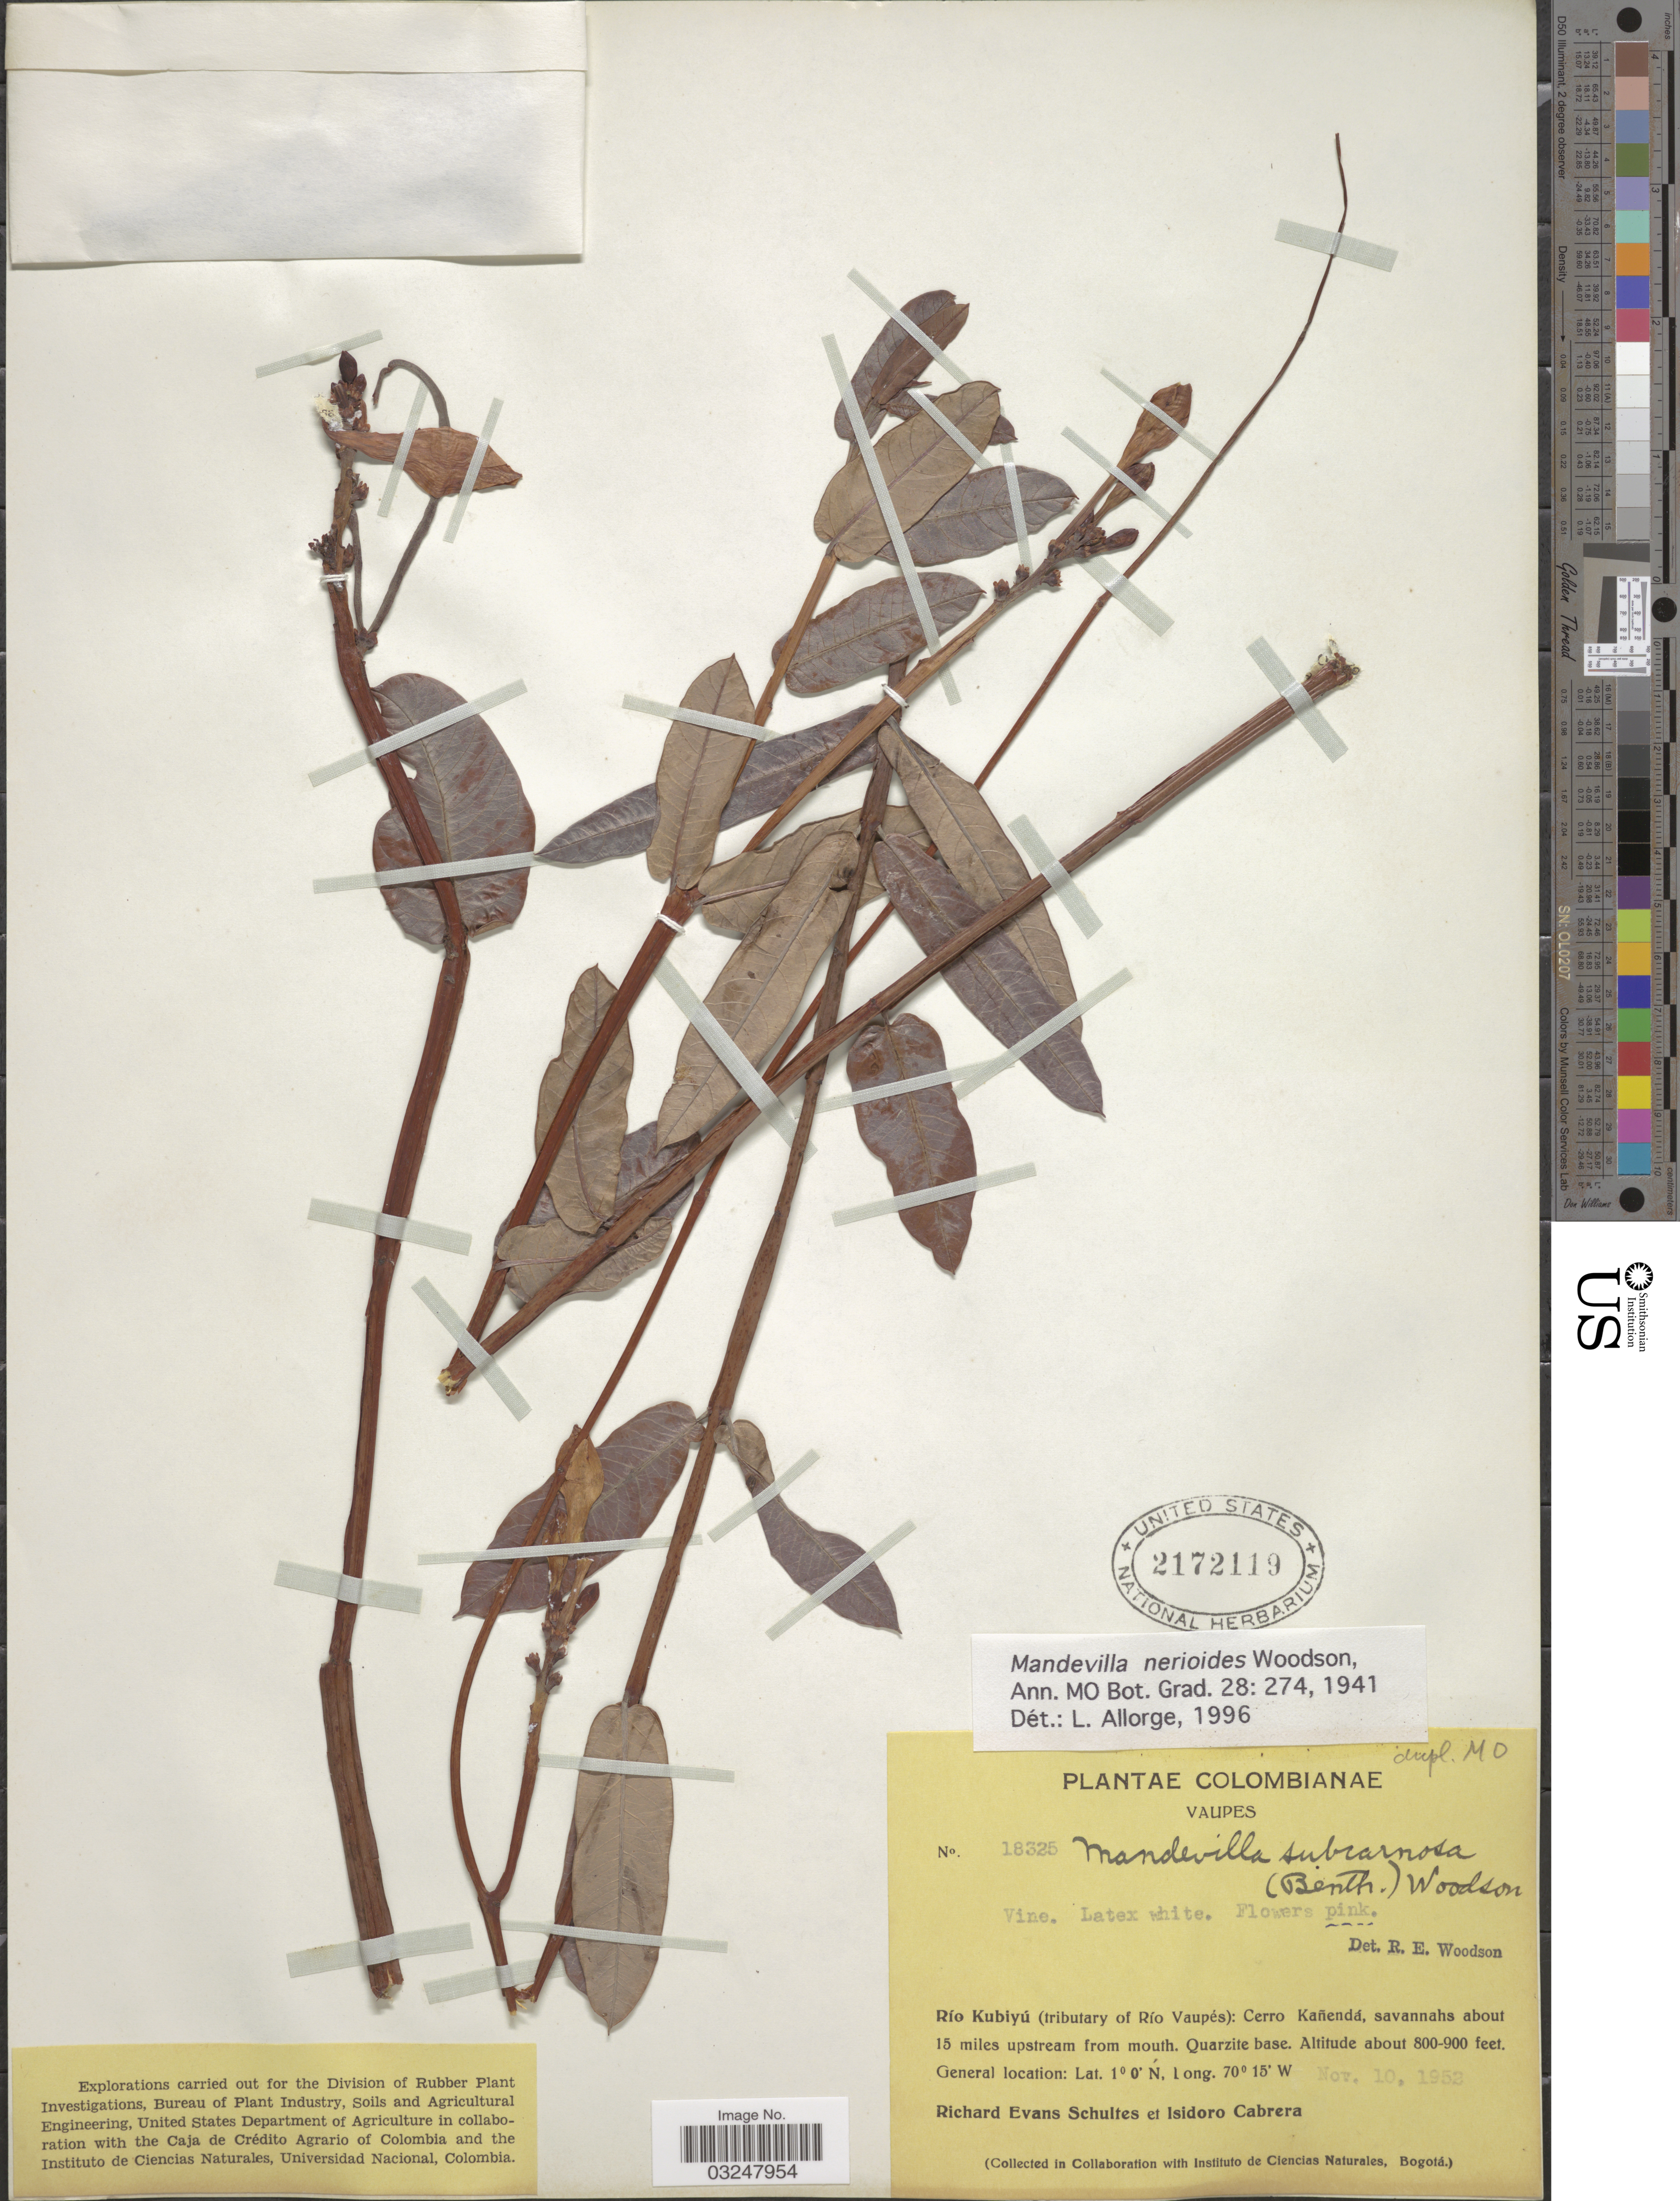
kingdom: Plantae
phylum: Tracheophyta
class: Magnoliopsida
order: Gentianales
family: Apocynaceae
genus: Mandevilla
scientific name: Mandevilla nerioides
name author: Woodson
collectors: R. E. Schultes & I. Cabrera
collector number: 18325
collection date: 1953-11-10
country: Colombia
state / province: Vaupés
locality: Río Kubiyú (tributary of Río Vaupés): Cerro Kañendá, savannahs about 15 miles upstream from mouth, Quarzite base.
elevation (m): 244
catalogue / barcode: US 2172119